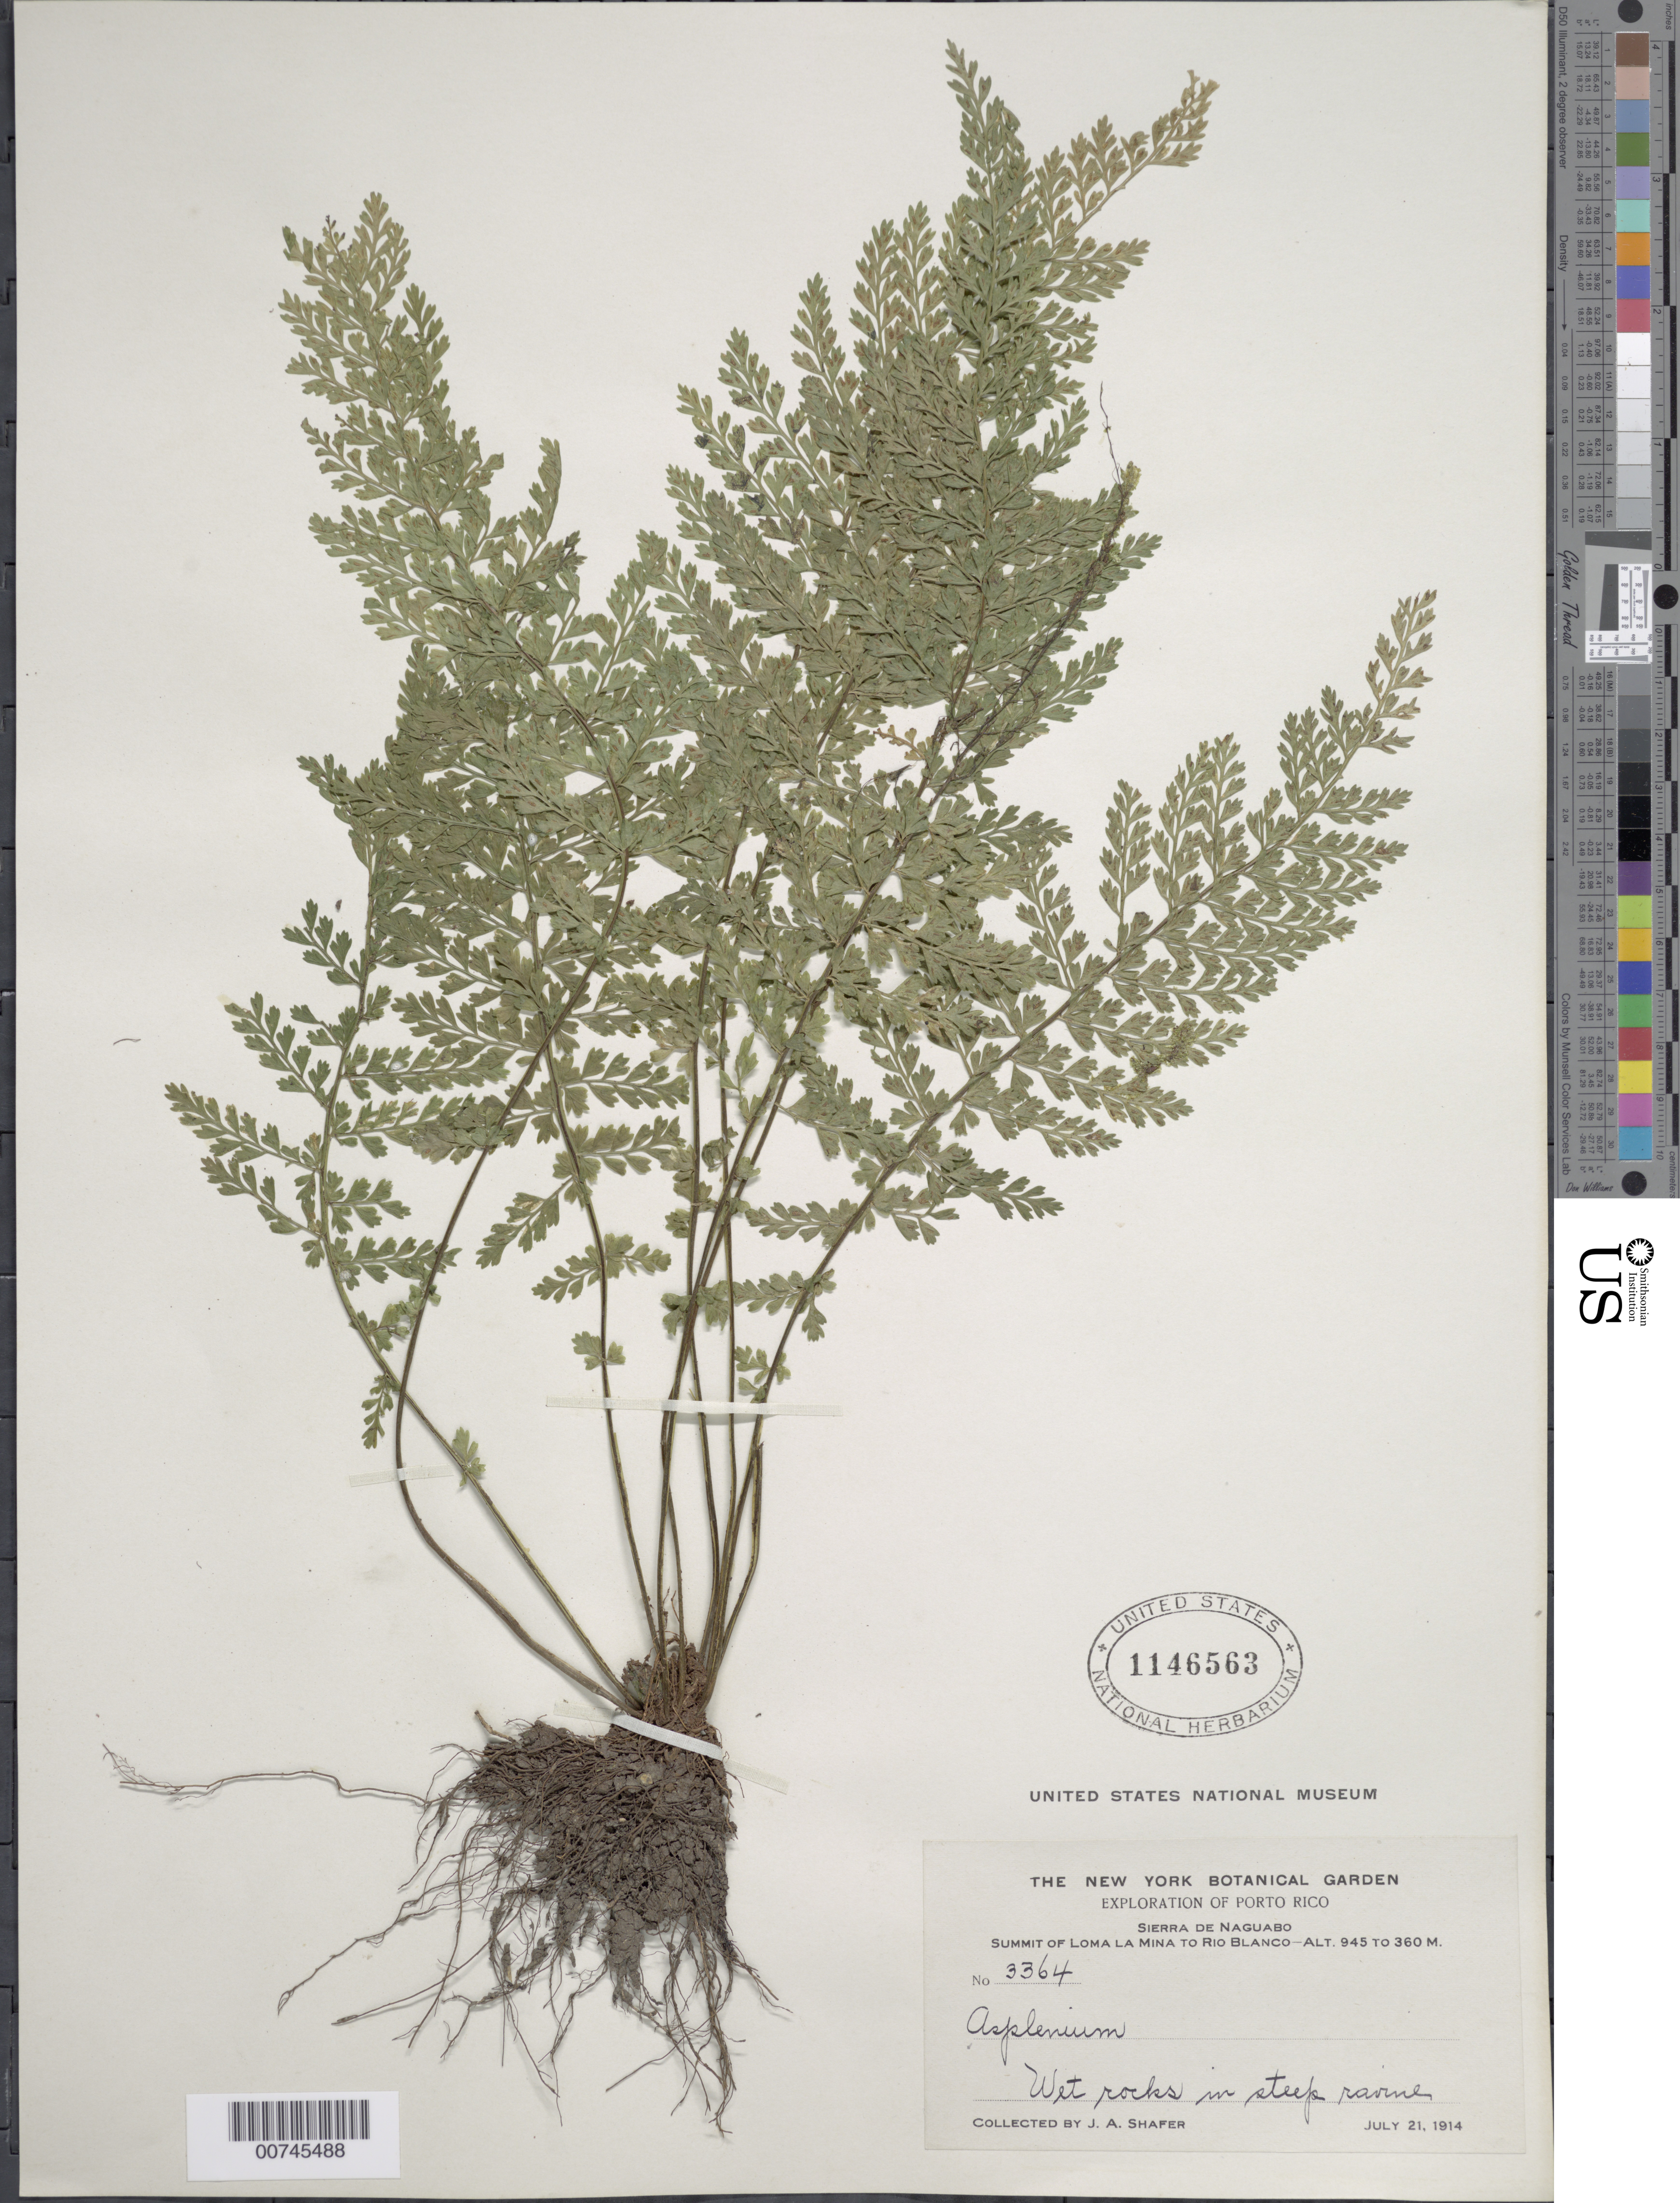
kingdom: Plantae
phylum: Tracheophyta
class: Polypodiopsida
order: Polypodiales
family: Aspleniaceae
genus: Asplenium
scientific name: Asplenium cristatum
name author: Lam.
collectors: J. A. Shafer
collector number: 3364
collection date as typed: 21 Jul 1914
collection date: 1914-07-21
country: Puerto Rico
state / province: Naguabo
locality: Sierra de Naguabo, summit of Loma La Mina to Río Blanco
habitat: Wet rocks in steep ravine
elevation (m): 360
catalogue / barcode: US 1146563